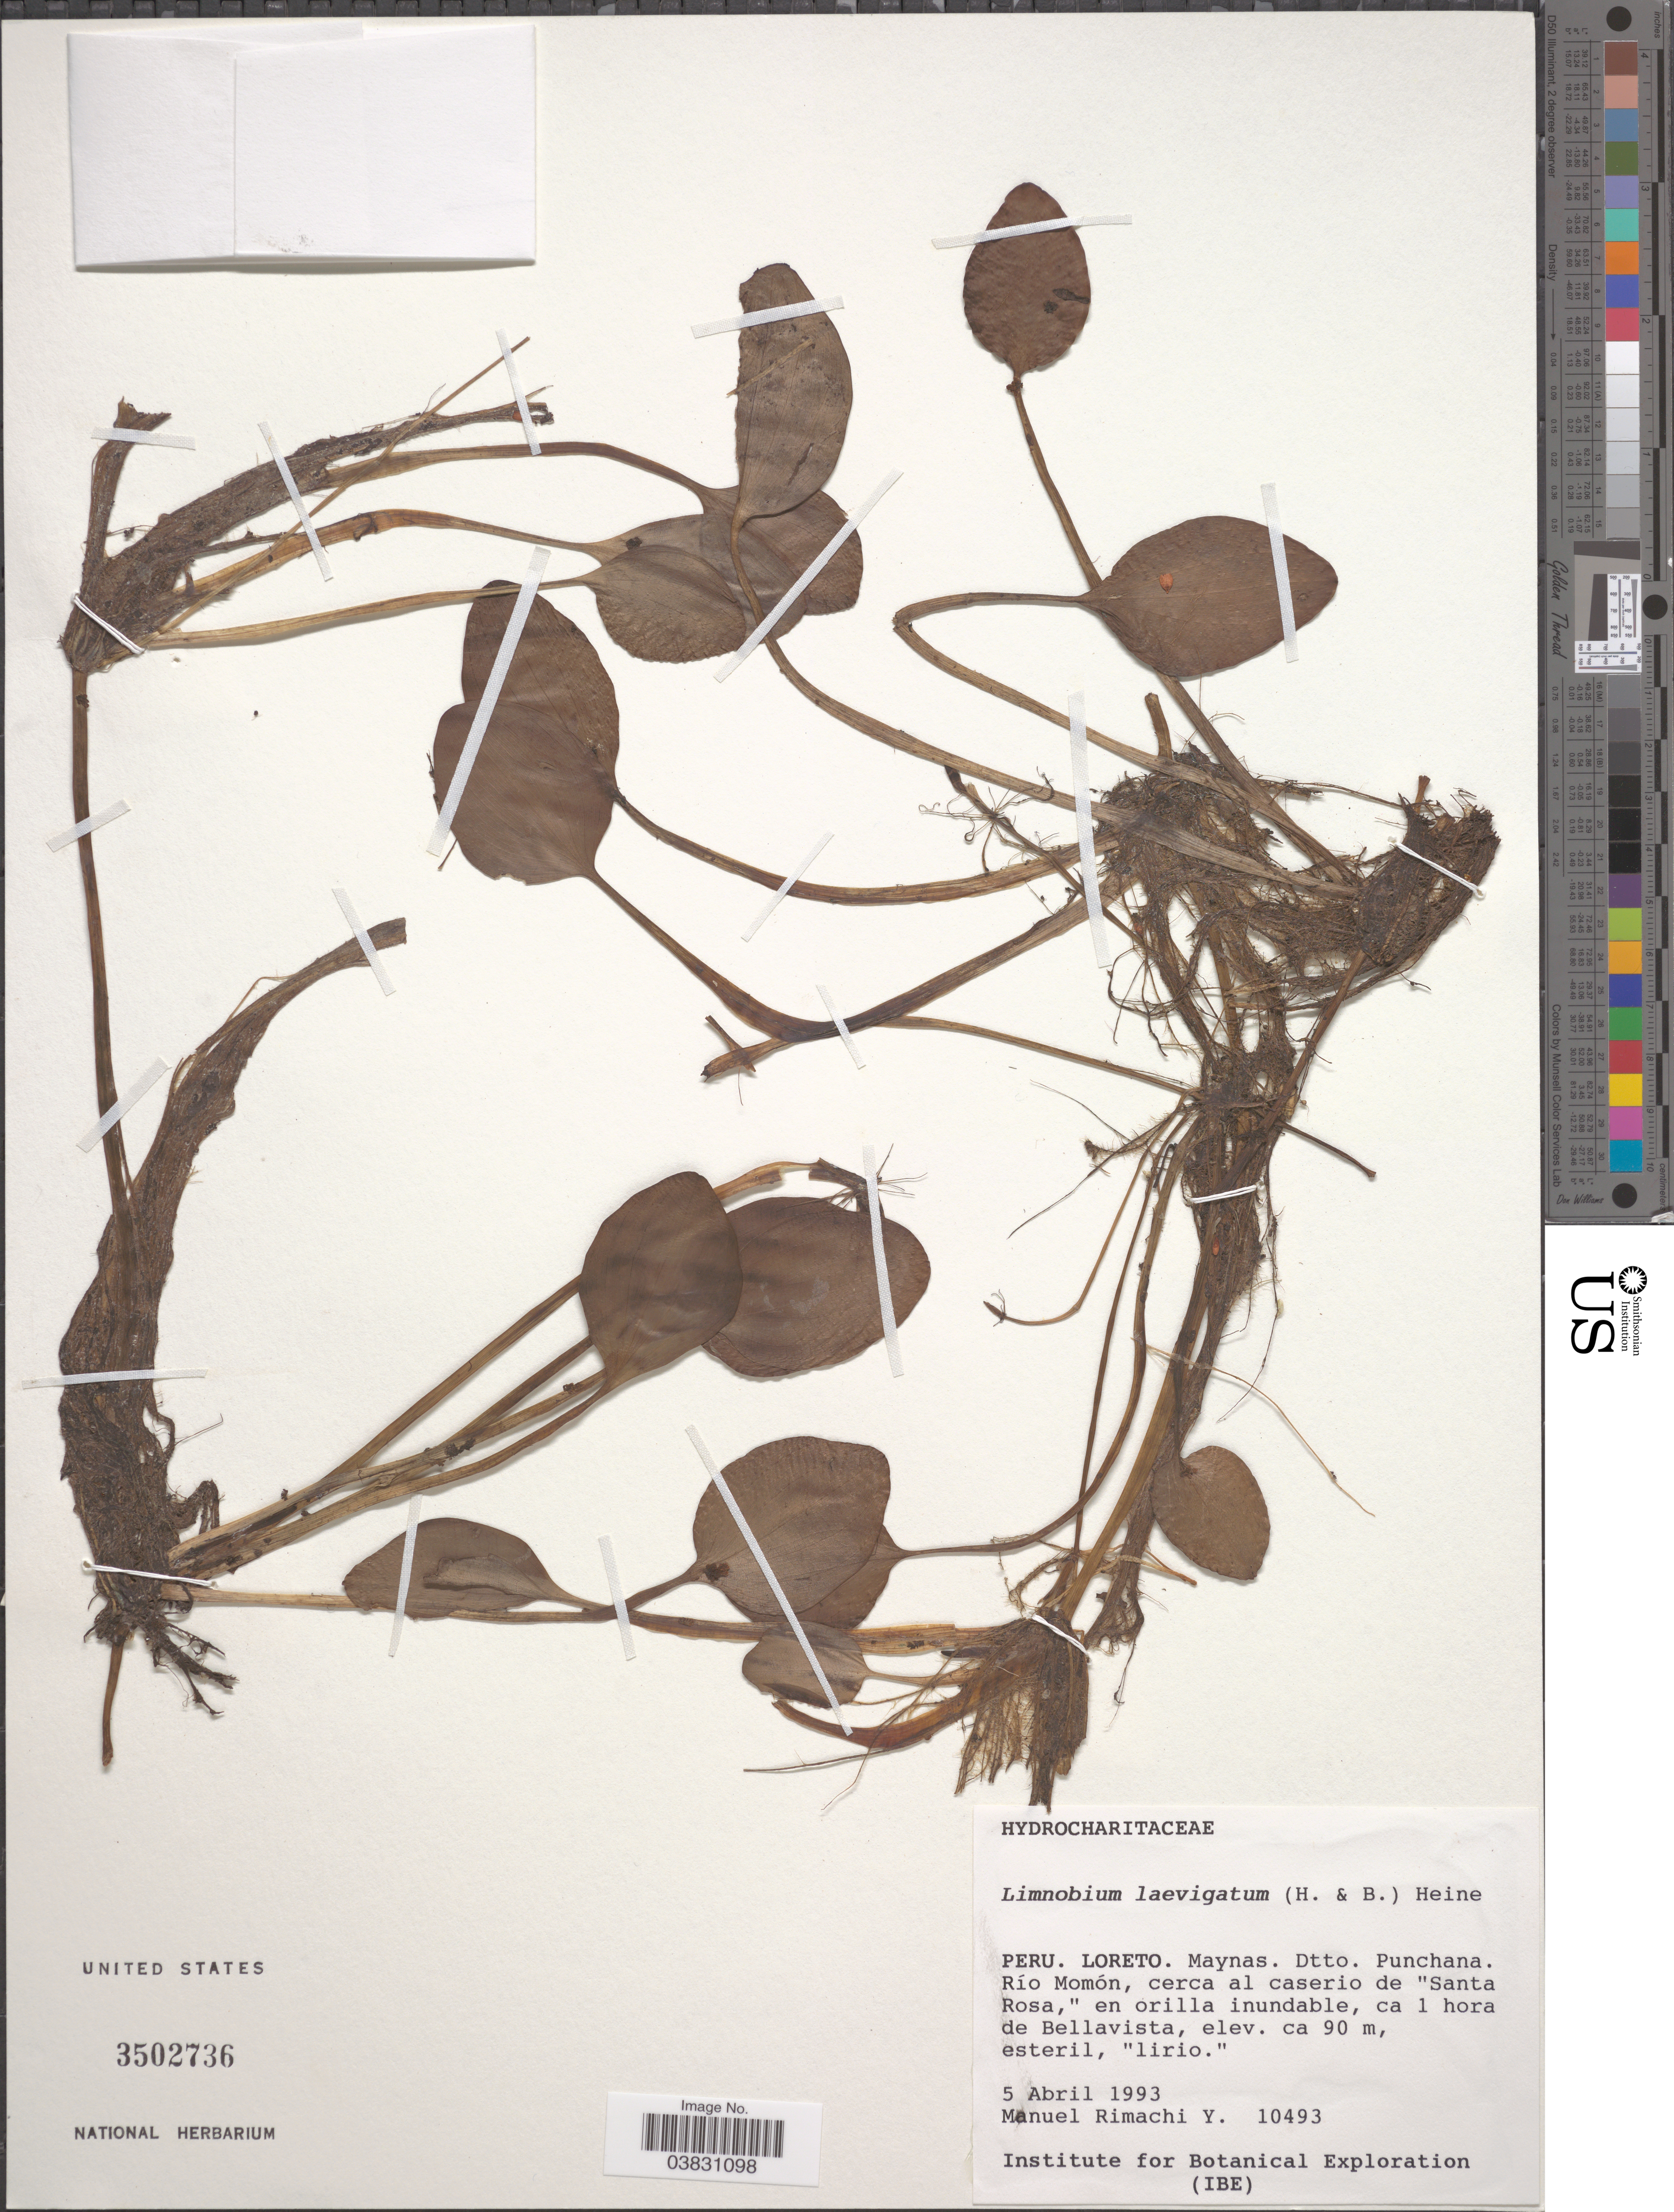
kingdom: Plantae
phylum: Tracheophyta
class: Liliopsida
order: Alismatales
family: Hydrocharitaceae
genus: Limnobium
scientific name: Limnobium laevigatum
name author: (Humb. & Bonpl. ex Willd.) Heine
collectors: M. Rimachi Y.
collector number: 10493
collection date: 1993-04-05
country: Peru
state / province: Loreto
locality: Maynas. Dtto. Puchana. Río Momón, cerca al caserio de "Santa Rosa, " en orilla inundable, ca 1 hora de Bellavista.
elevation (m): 90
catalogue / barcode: US 3502736